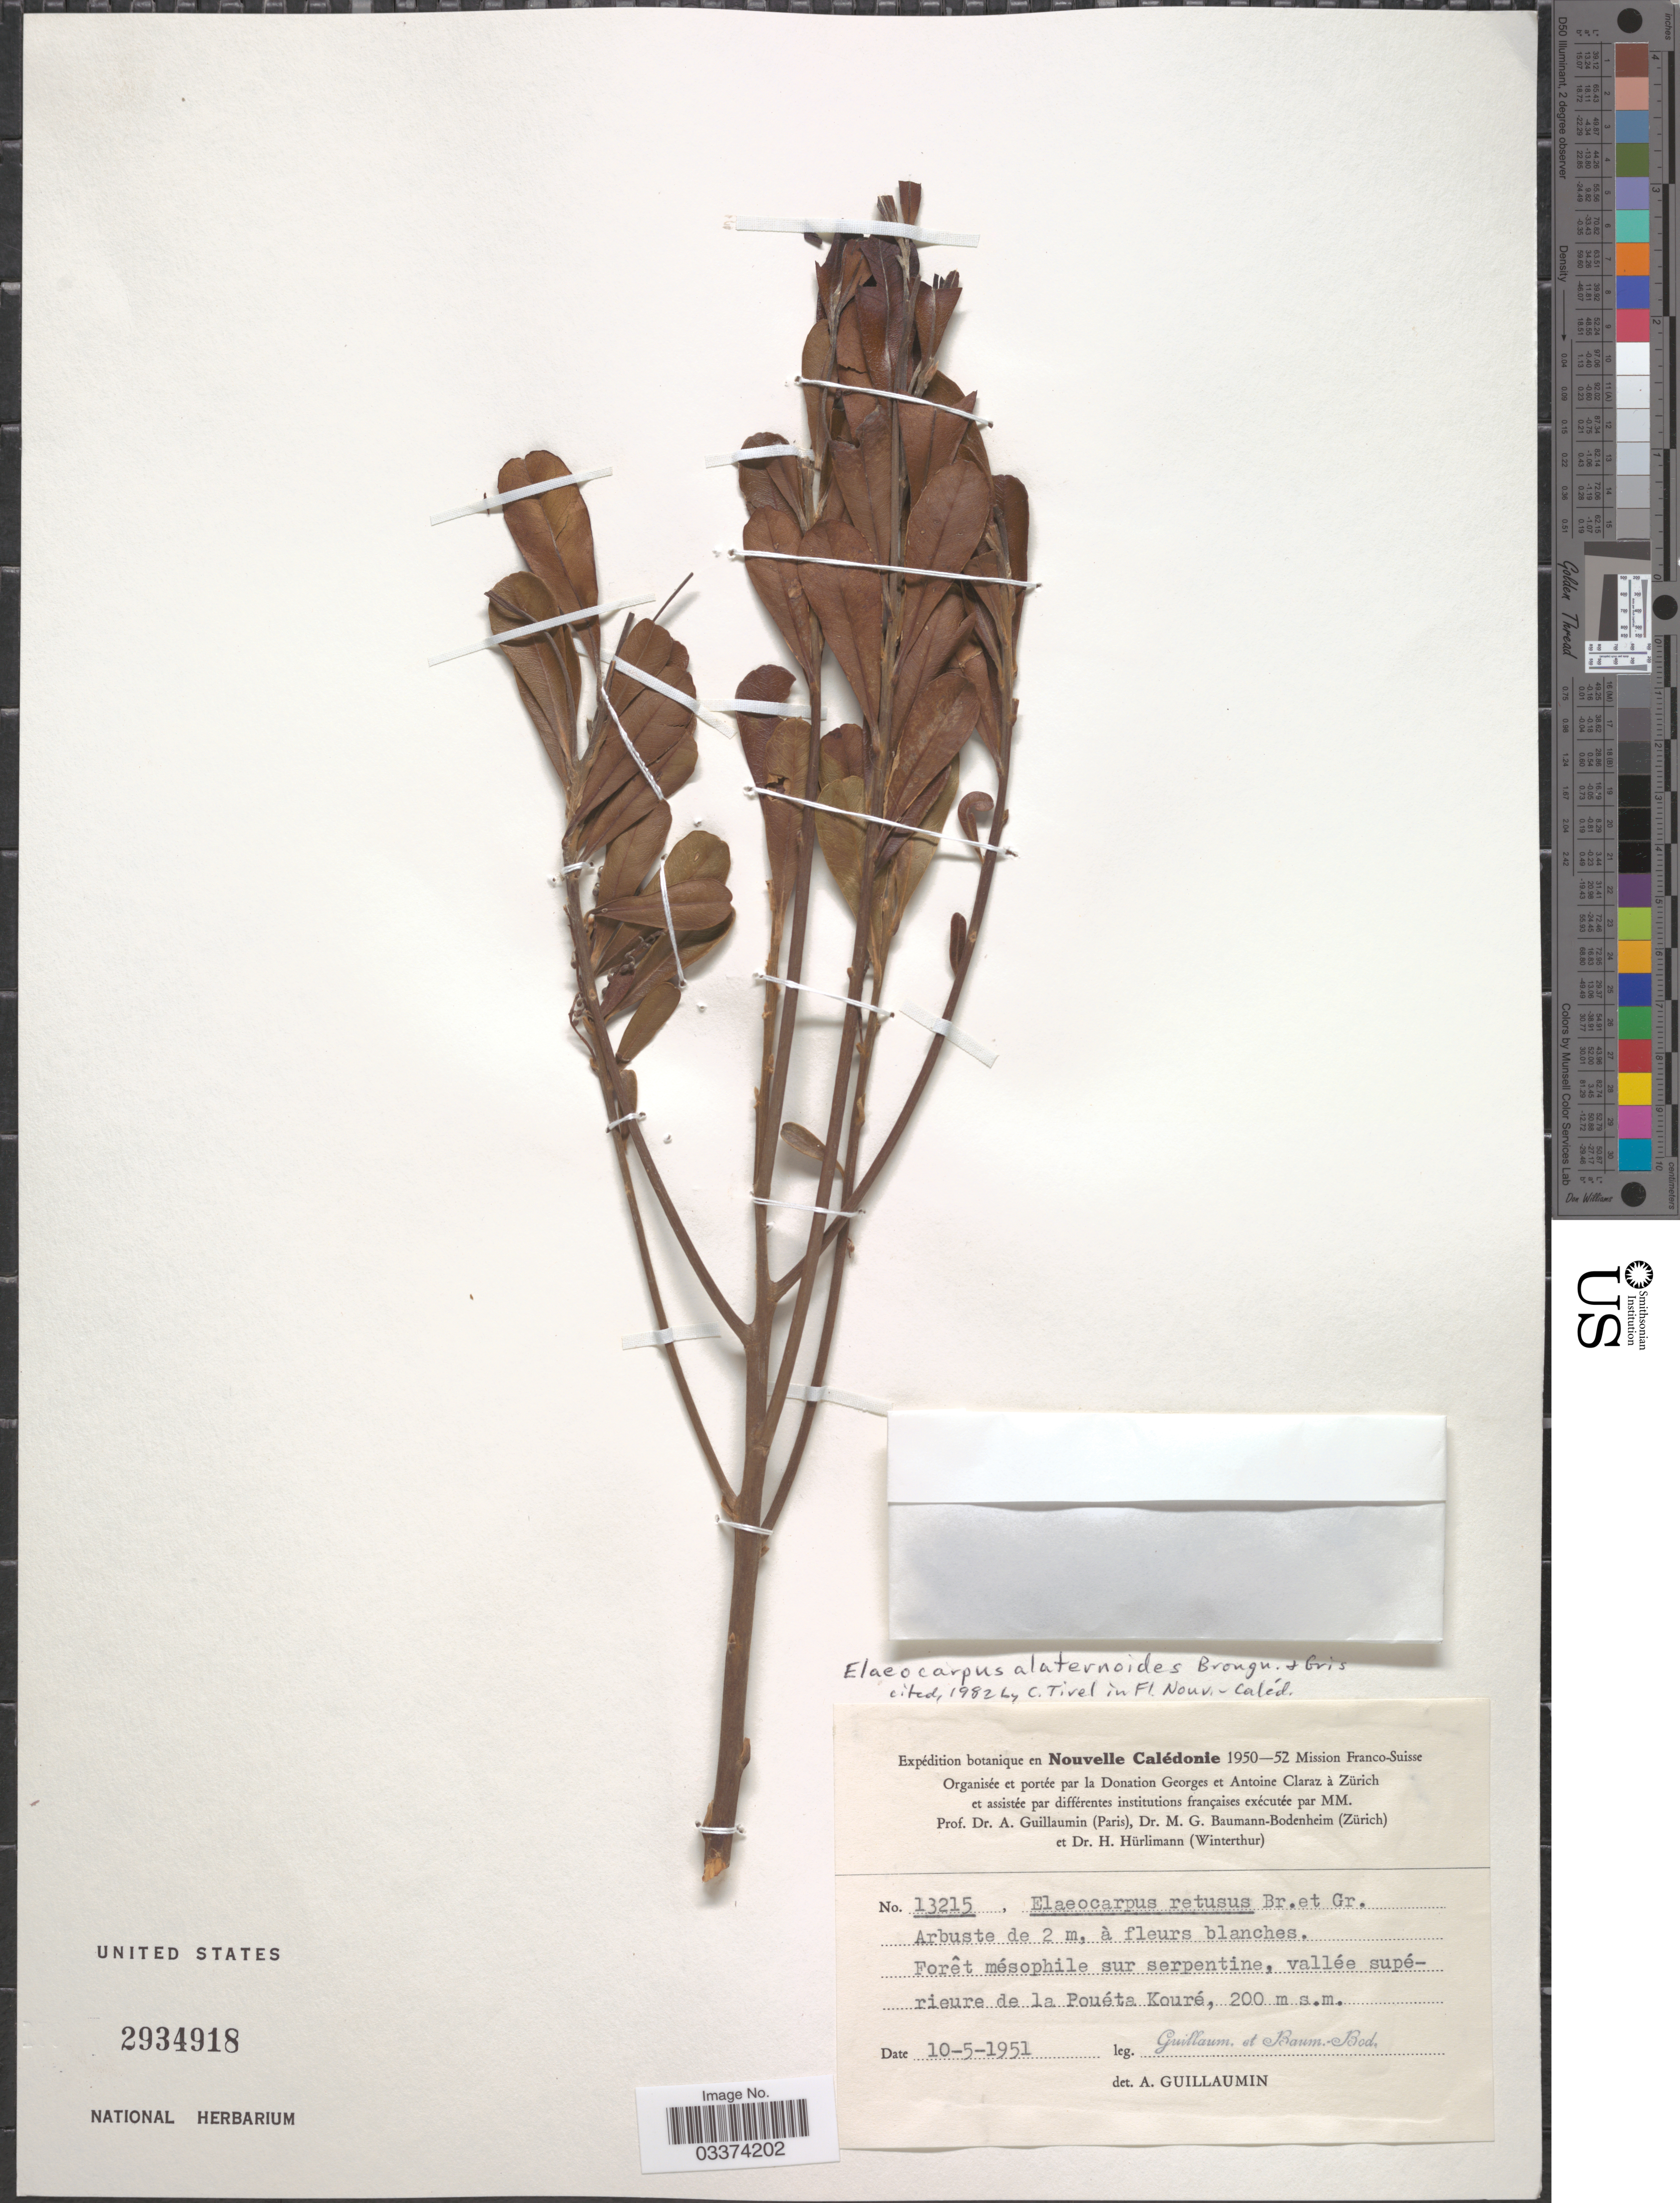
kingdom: Plantae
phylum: Tracheophyta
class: Magnoliopsida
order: Oxalidales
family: Elaeocarpaceae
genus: Elaeocarpus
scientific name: Elaeocarpus alaternoides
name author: Brongn. & Gris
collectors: A. Guillaumin & M. G. Baumann-Bodenheim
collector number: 13215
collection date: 1951-05-10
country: New Caledonia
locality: Nouvelle Calédonie. Vallée supérieure de la Pouéta Kouré.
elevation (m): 200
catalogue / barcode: US 2934918